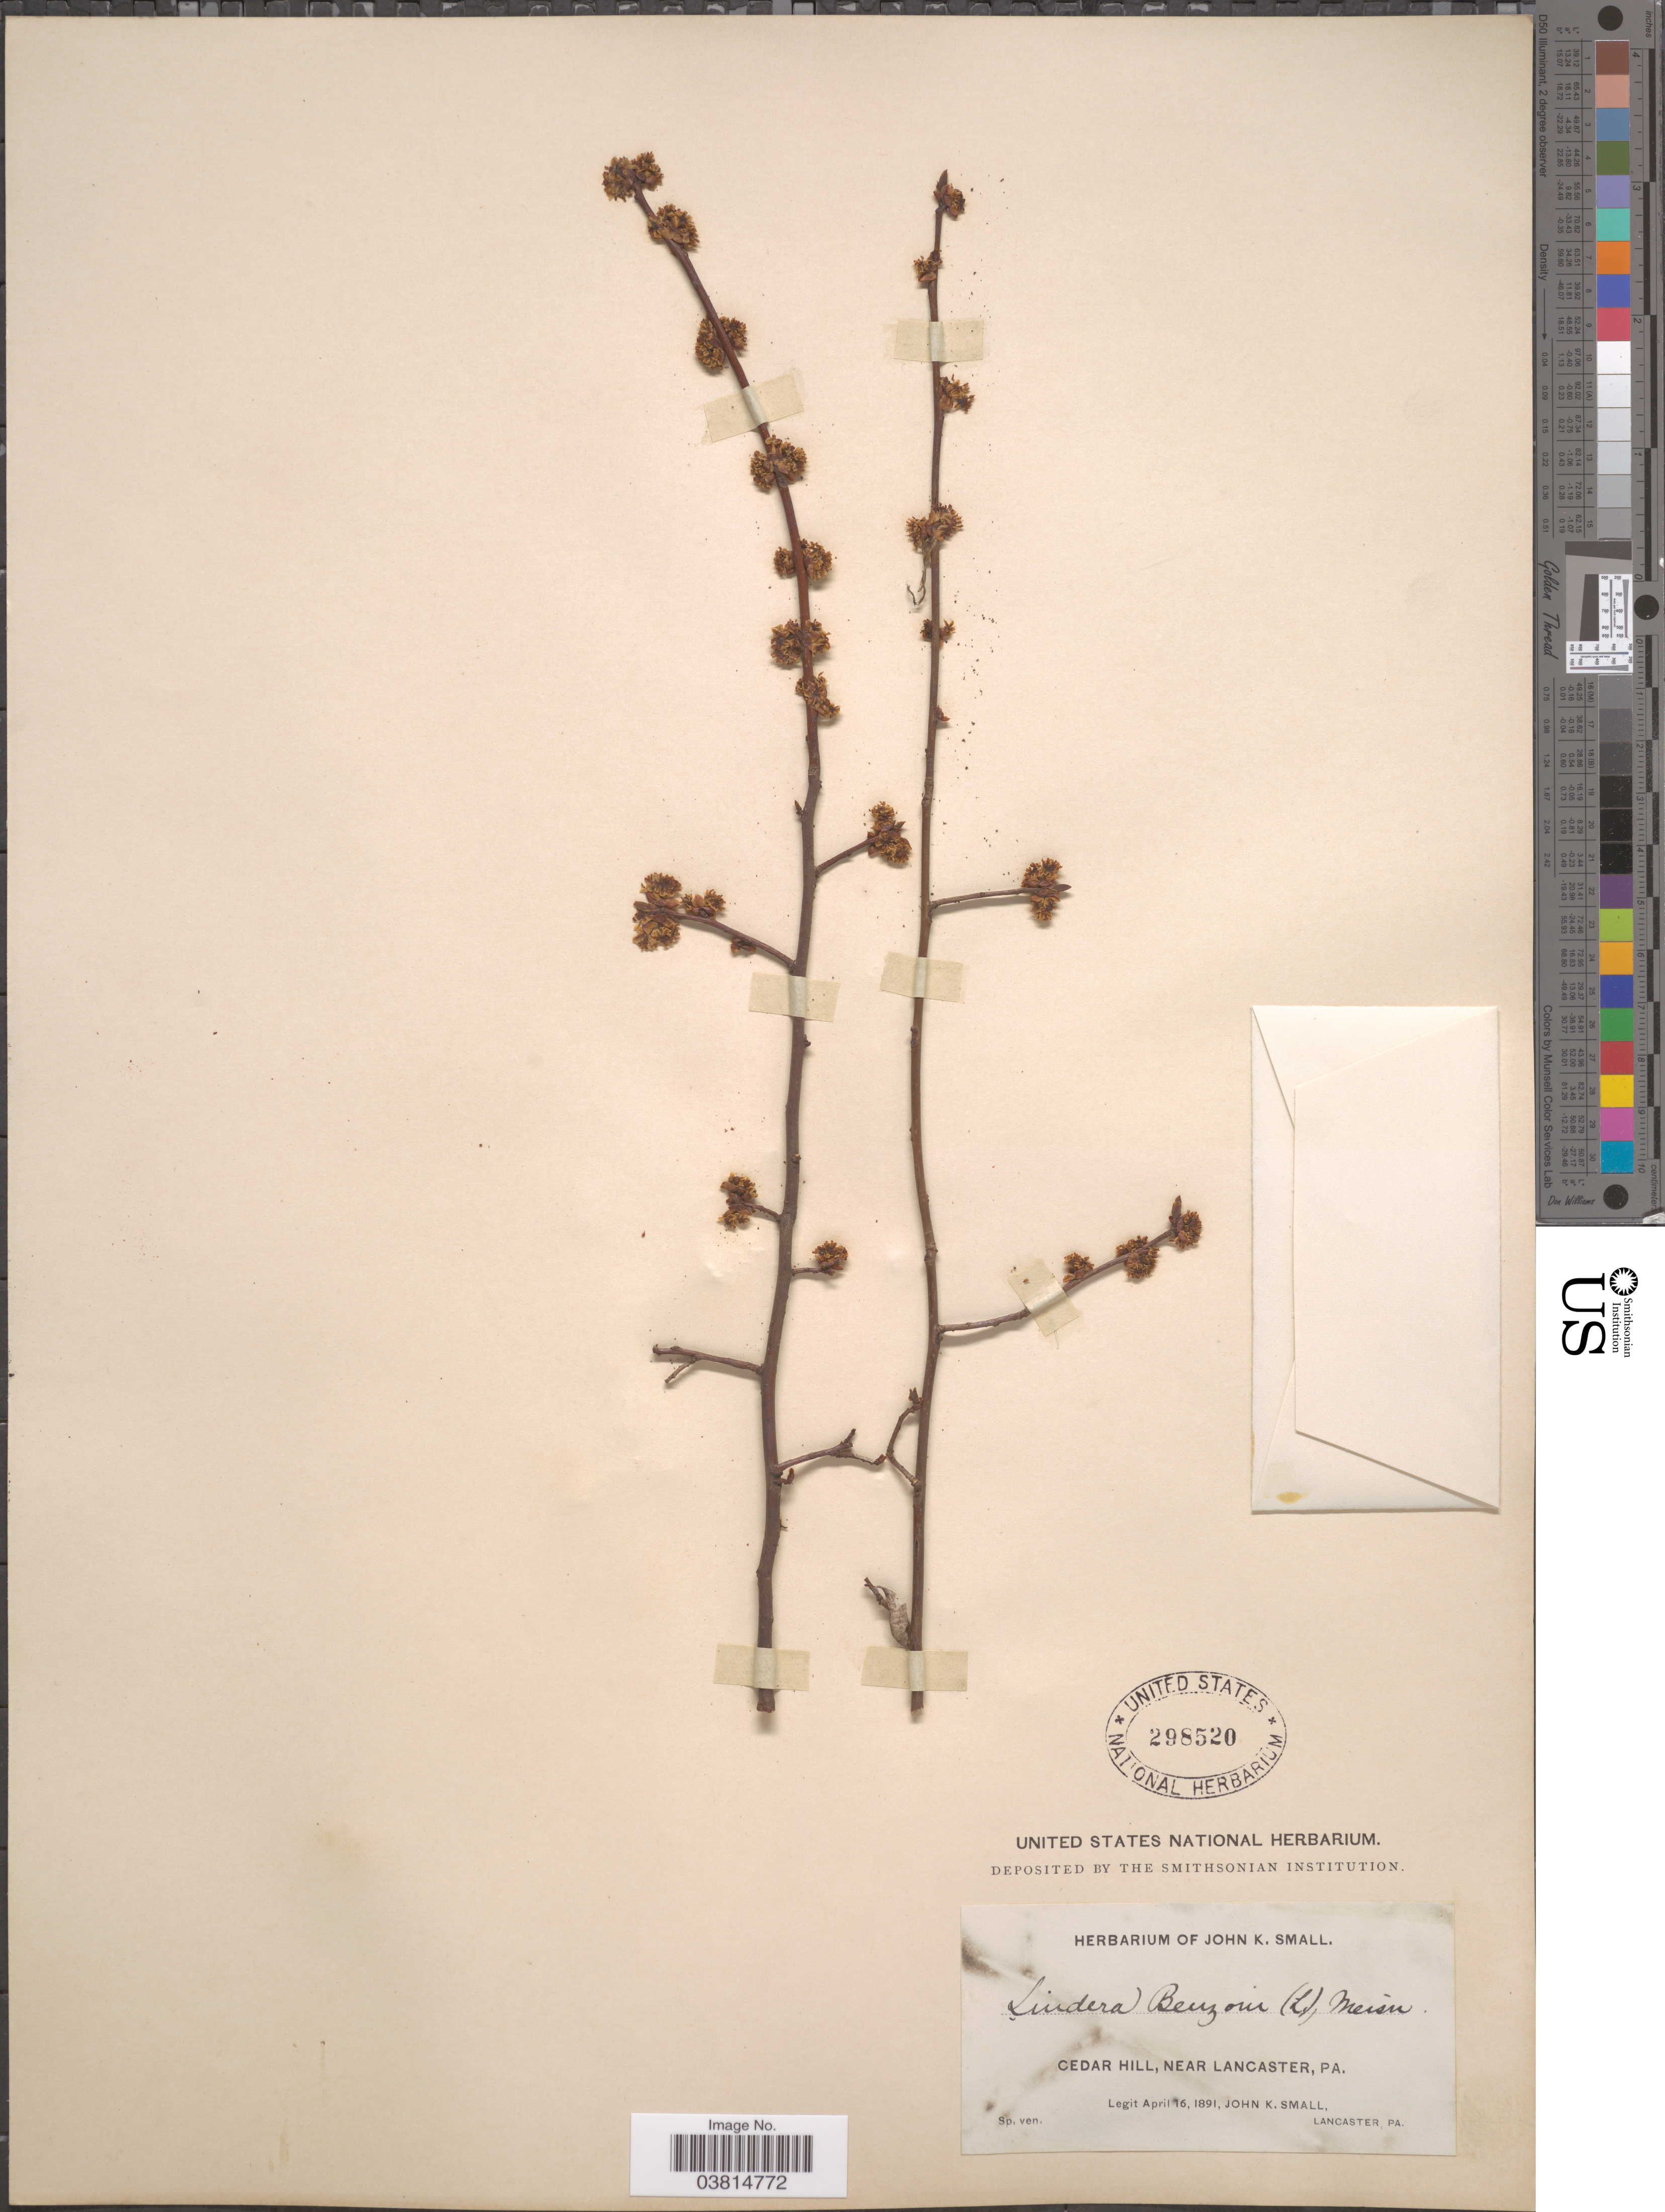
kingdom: Plantae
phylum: Tracheophyta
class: Magnoliopsida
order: Laurales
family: Lauraceae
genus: Lindera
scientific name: Lindera benzoin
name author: (L.) Blume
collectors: J. K. Small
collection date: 1891-04-16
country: United States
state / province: Pennsylvania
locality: Cedar Hill, near Lancaster.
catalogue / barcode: US 298520